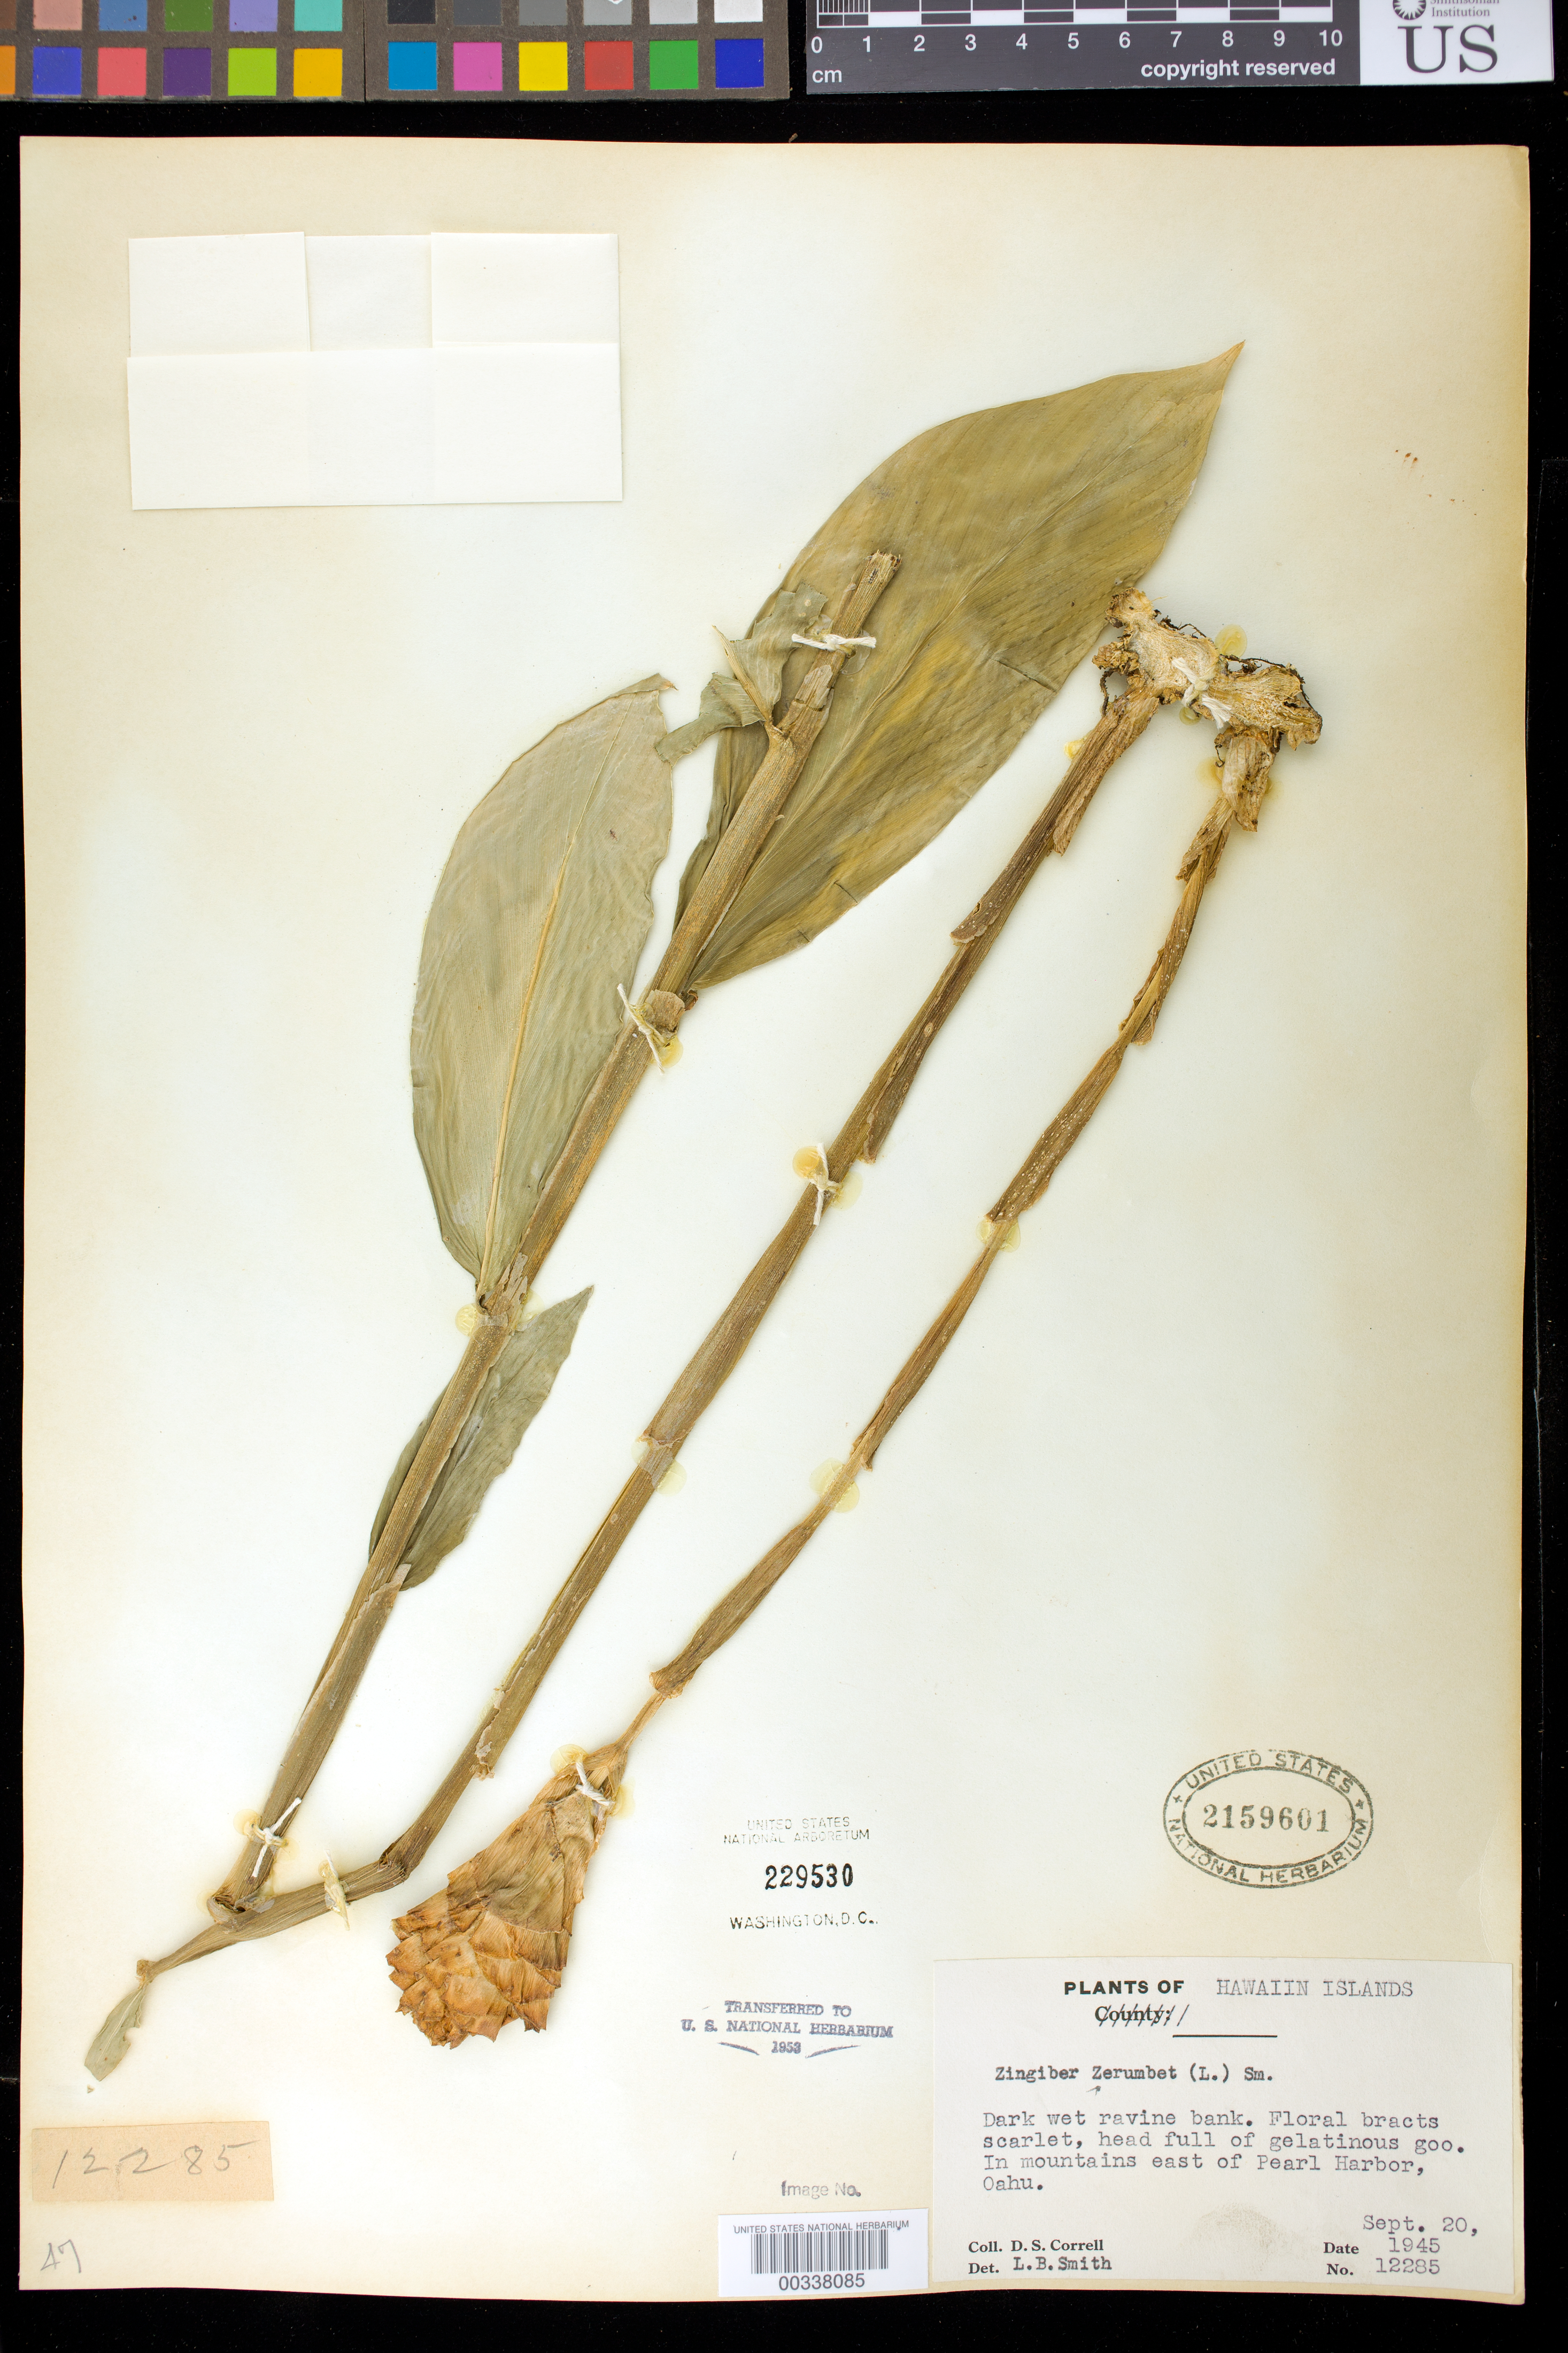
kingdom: Plantae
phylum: Tracheophyta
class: Liliopsida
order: Zingiberales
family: Zingiberaceae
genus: Zingiber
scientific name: Zingiber zerumbet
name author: (L.) Sm.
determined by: Smith, Lyman B., (US), NMNH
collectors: D. S. Correll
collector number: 12285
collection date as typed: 20 Sep 1945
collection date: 1945-09-20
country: United States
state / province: Hawaii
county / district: Honolulu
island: Oahu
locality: In mountains e of pearl harbor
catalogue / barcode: US 2159601